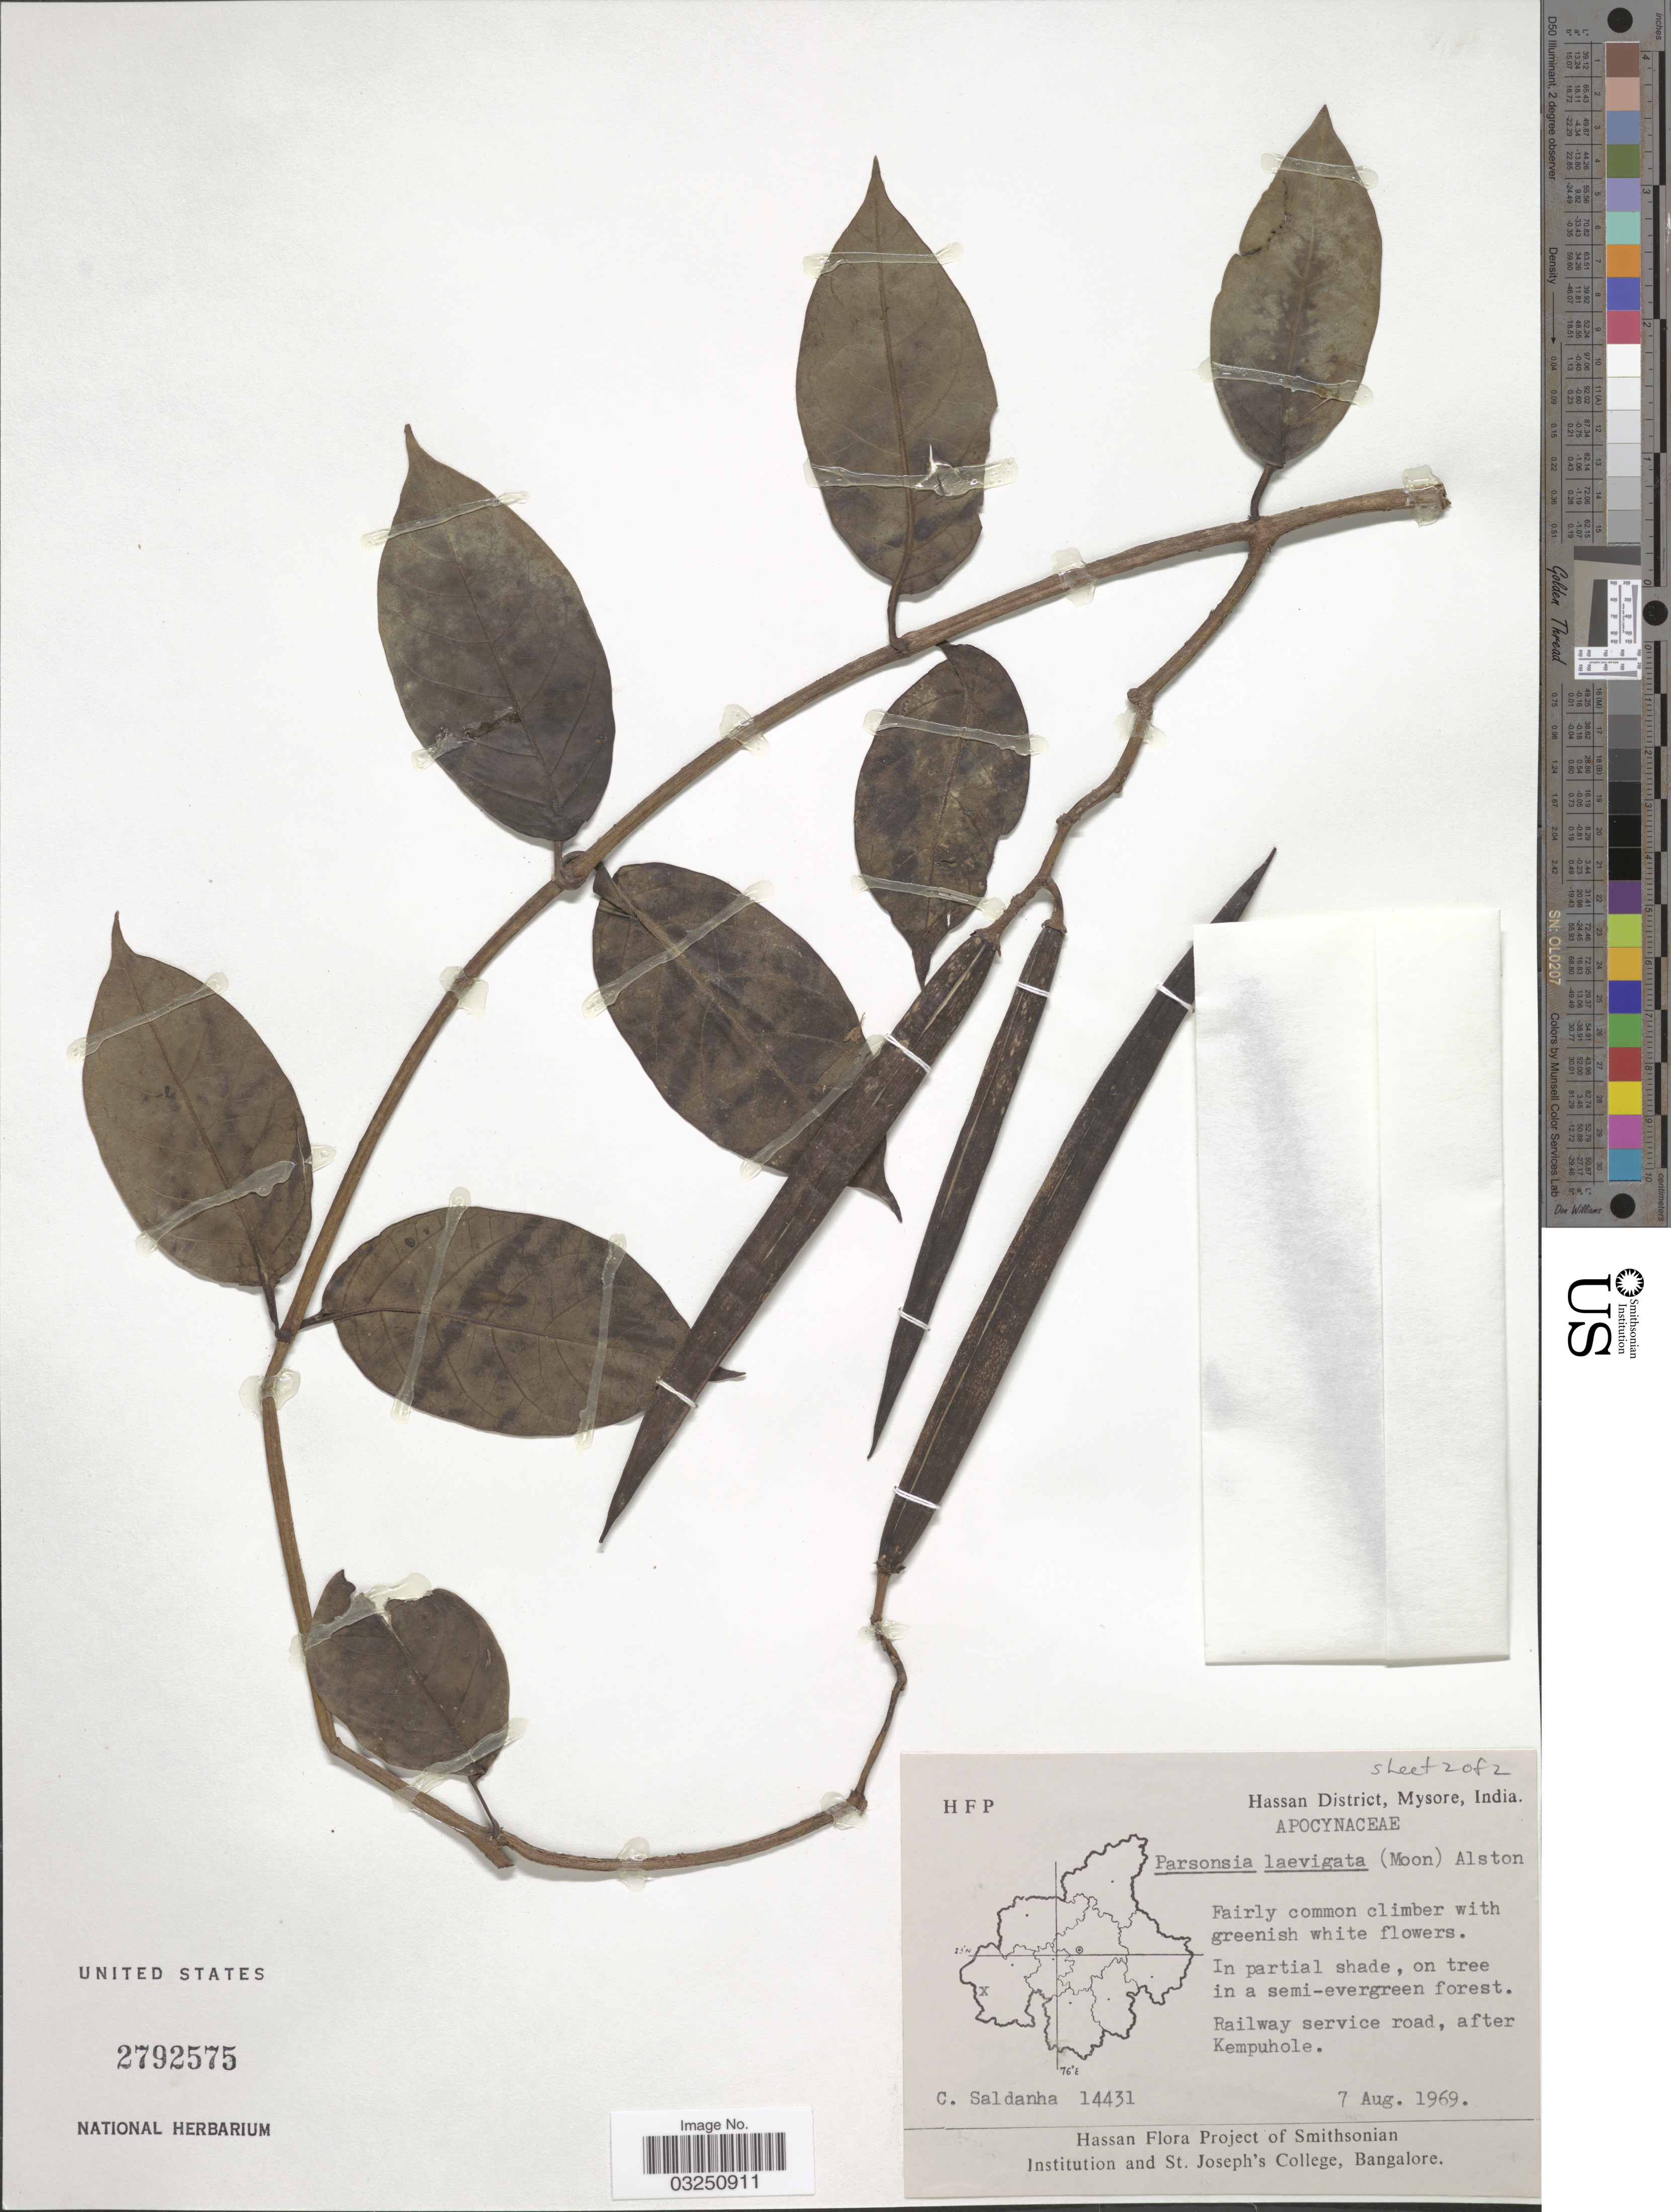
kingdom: Plantae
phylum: Tracheophyta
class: Magnoliopsida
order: Gentianales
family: Apocynaceae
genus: Parsonsia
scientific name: Parsonsia alboflavescens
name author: (Dennst.) Mabberley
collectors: C. Saldanha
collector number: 14431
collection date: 1969-08-07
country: India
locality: Hassan District, Mysore. Railway service road, after Kempuhole.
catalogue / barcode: US 2792575